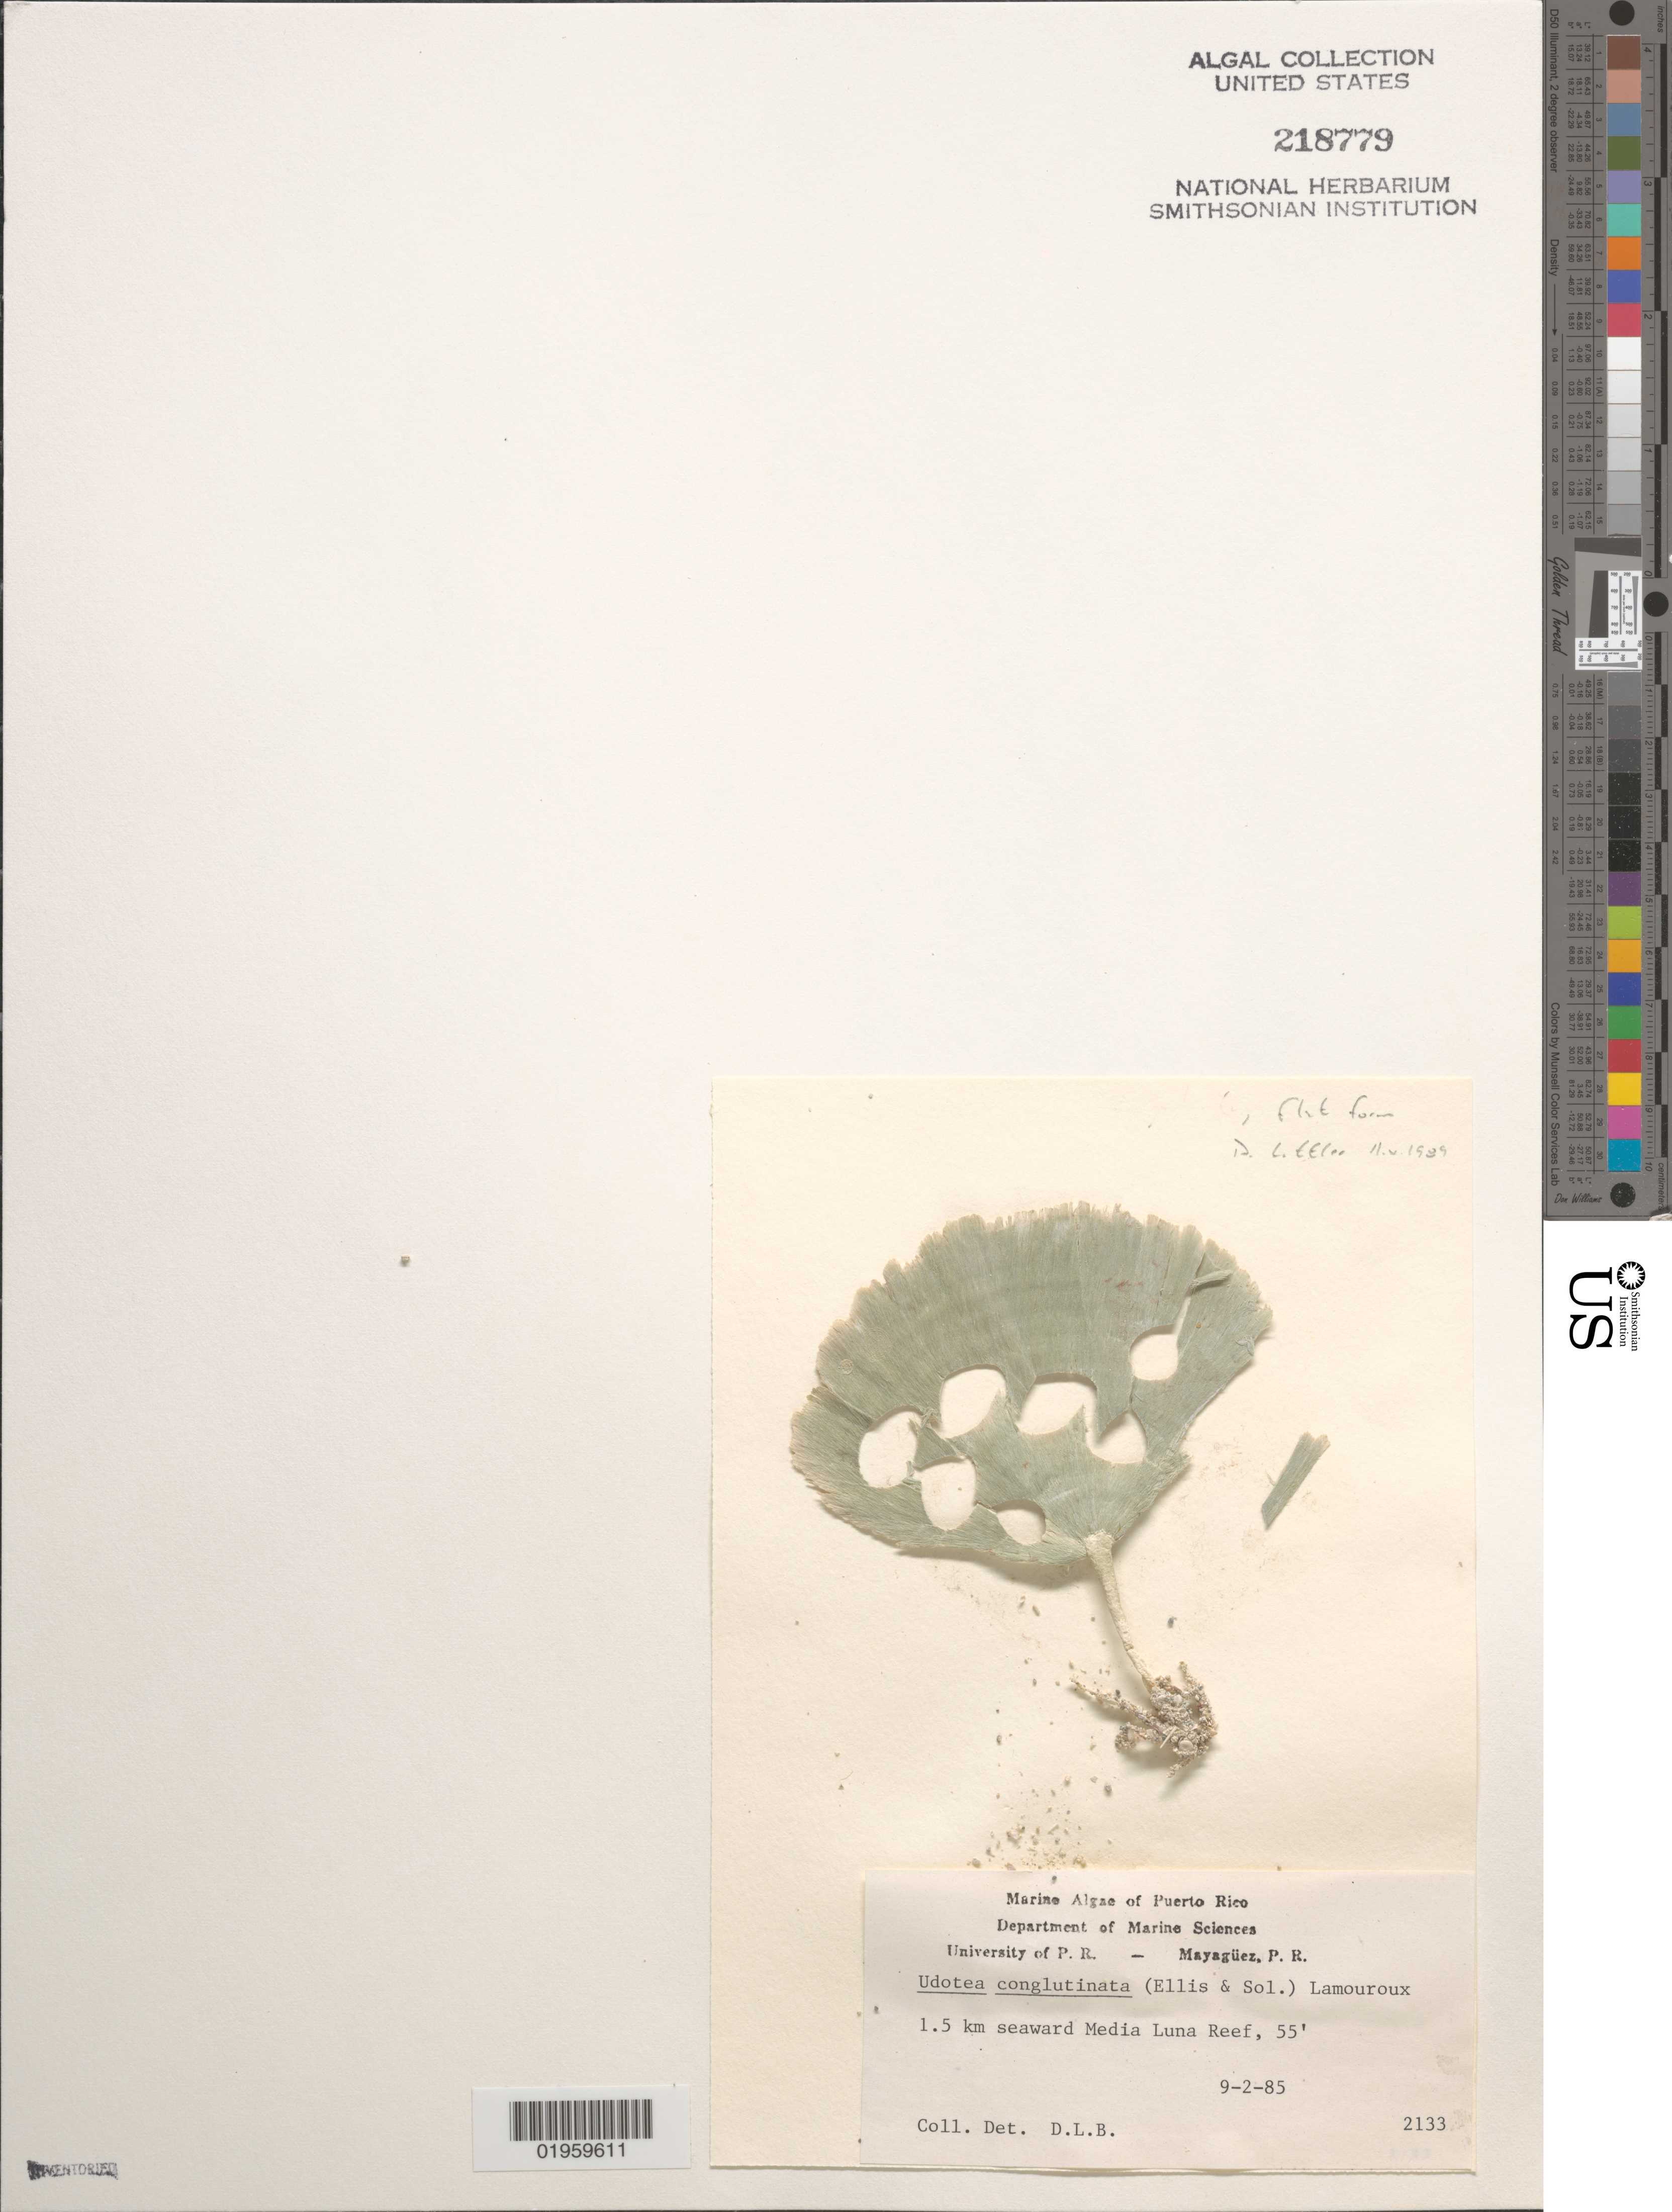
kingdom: Plantae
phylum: Chlorophyta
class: Ulvophyceae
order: Bryopsidales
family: Udoteaceae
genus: Udotea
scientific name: Udotea conglutinata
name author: (Ellis & Sol.) J.V.Lamouroux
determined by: Ballantine, D. L.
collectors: D.L. Ballantine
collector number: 2133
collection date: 1985-09-02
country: Puerto Rico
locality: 1.5 km seaward Media Luna Reef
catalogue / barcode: US 218779